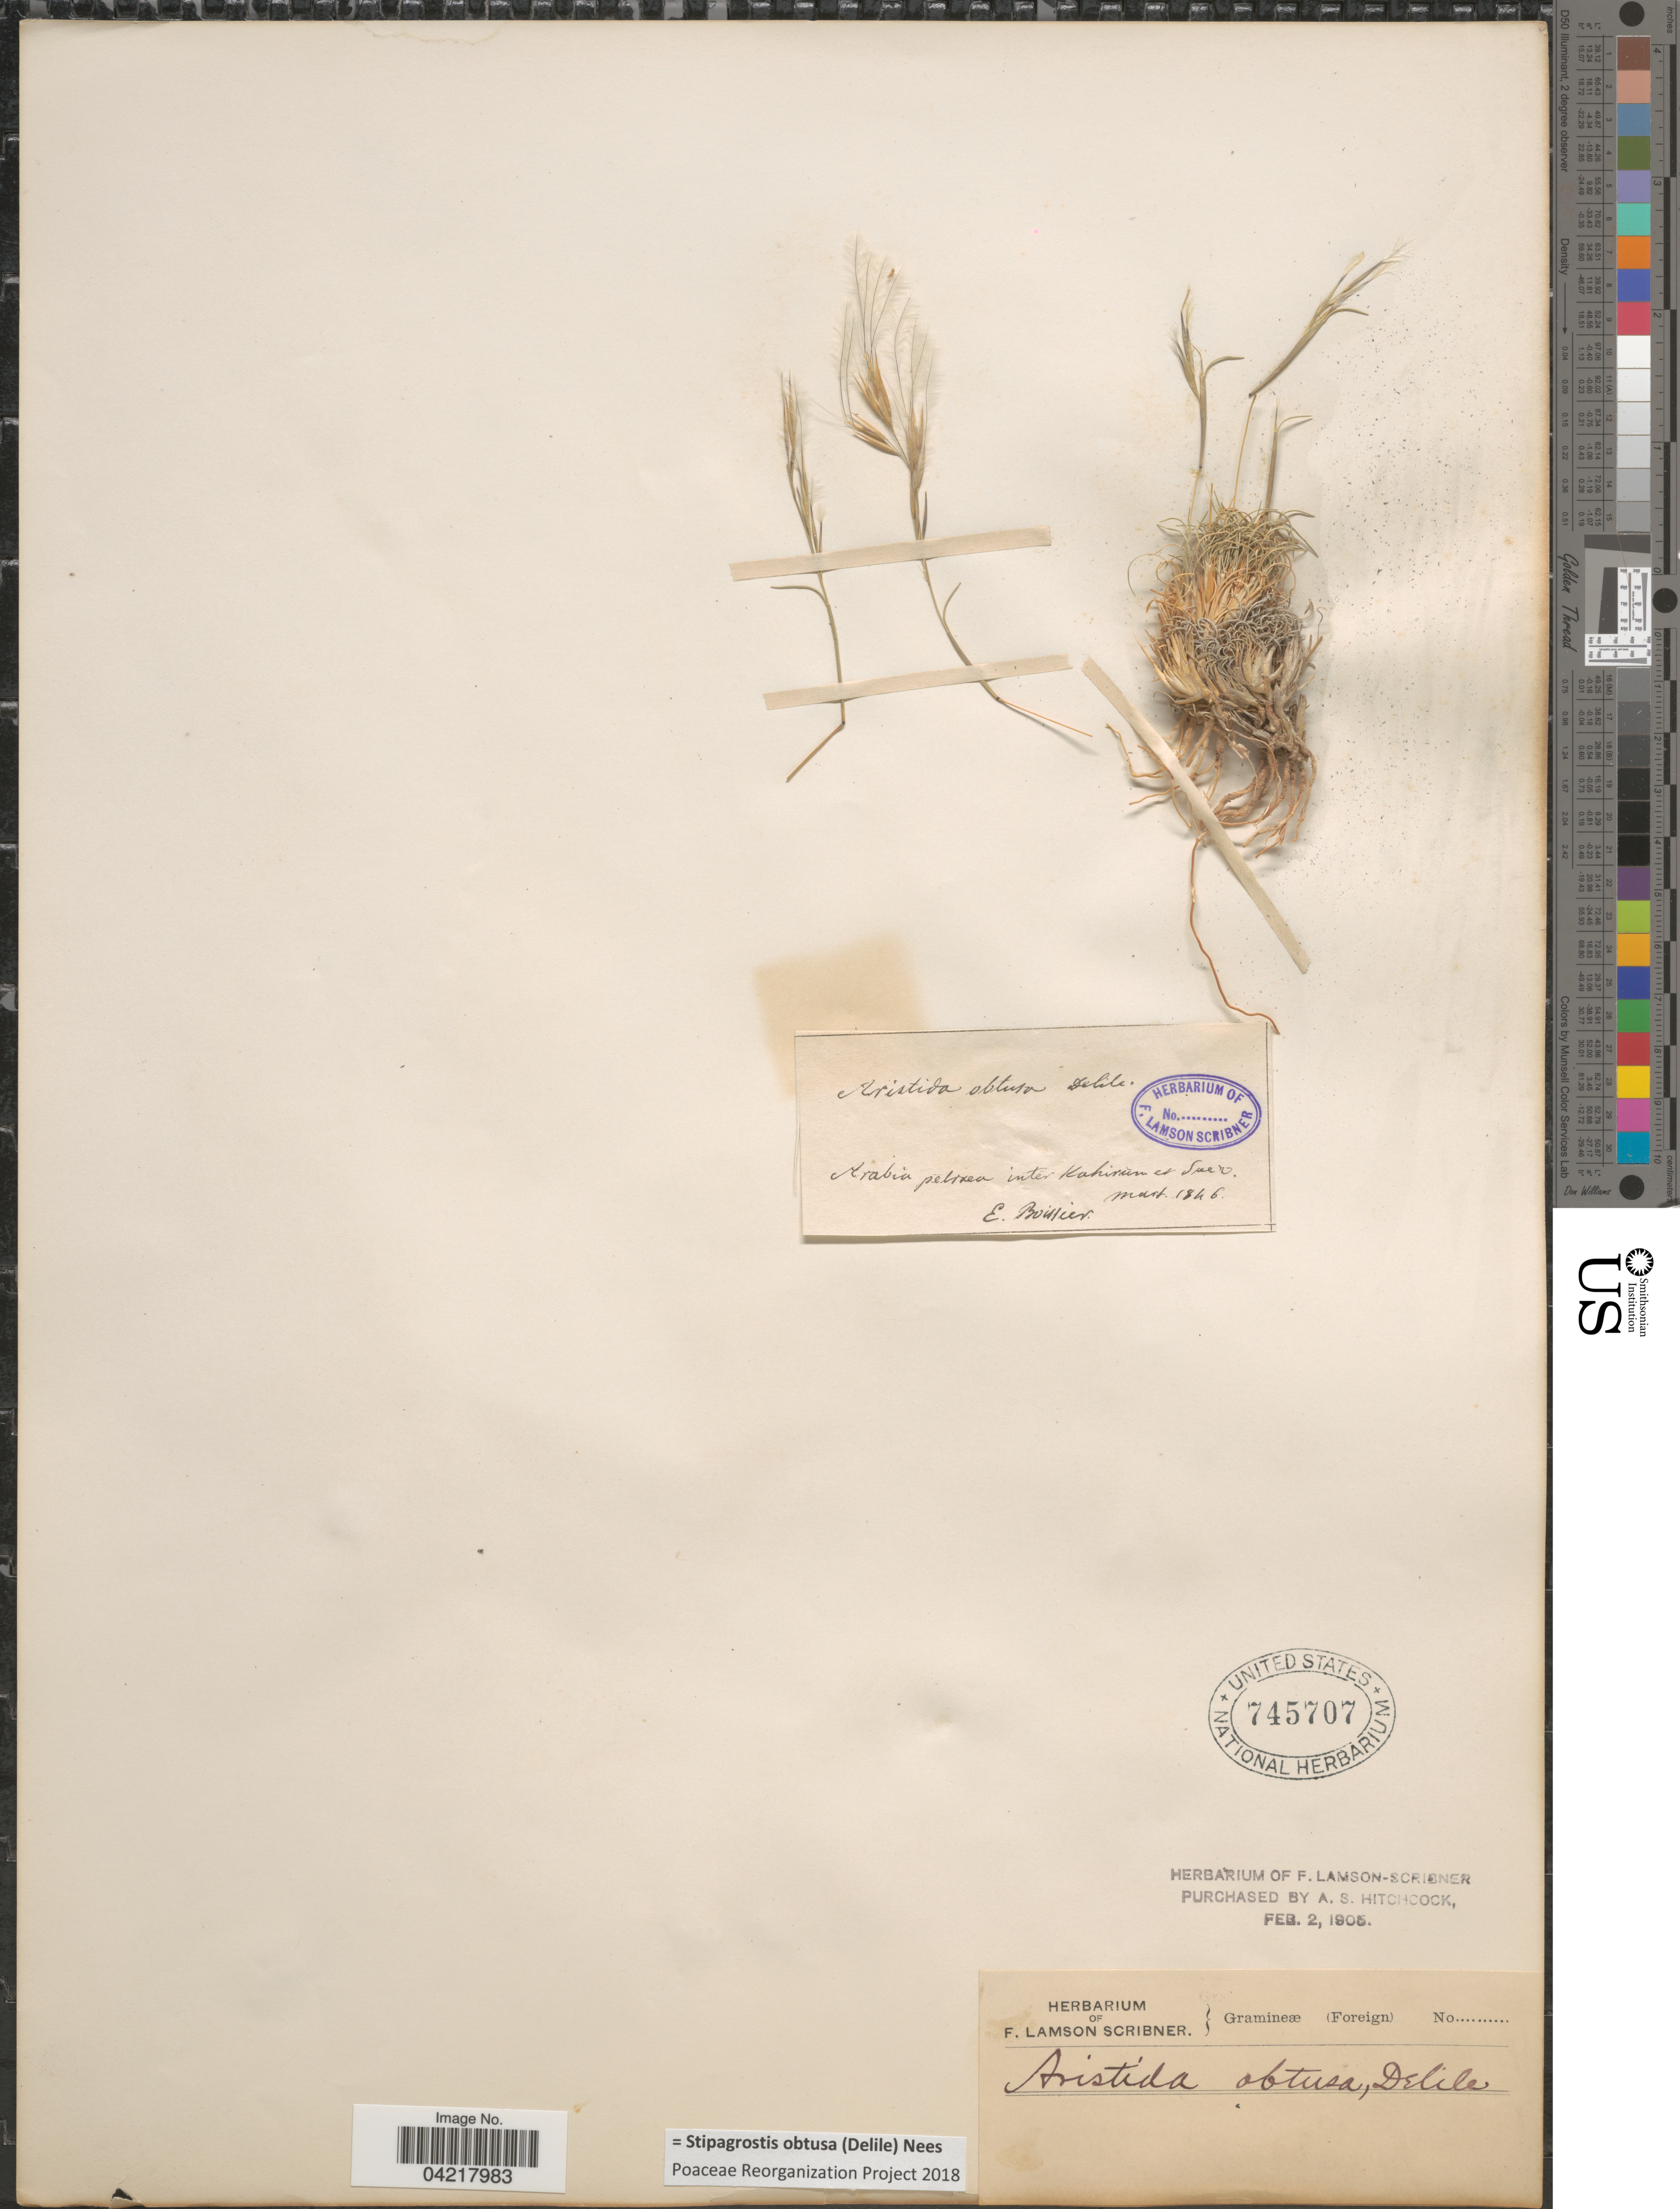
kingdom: Plantae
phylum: Tracheophyta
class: Liliopsida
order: Poales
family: Poaceae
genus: Stipagrostis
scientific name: Stipagrostis obtusa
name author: (Delile) Nees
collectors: P. Boissier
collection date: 1846-03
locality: Arabia petrea inter Kahinâm et Suer.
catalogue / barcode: US 745707